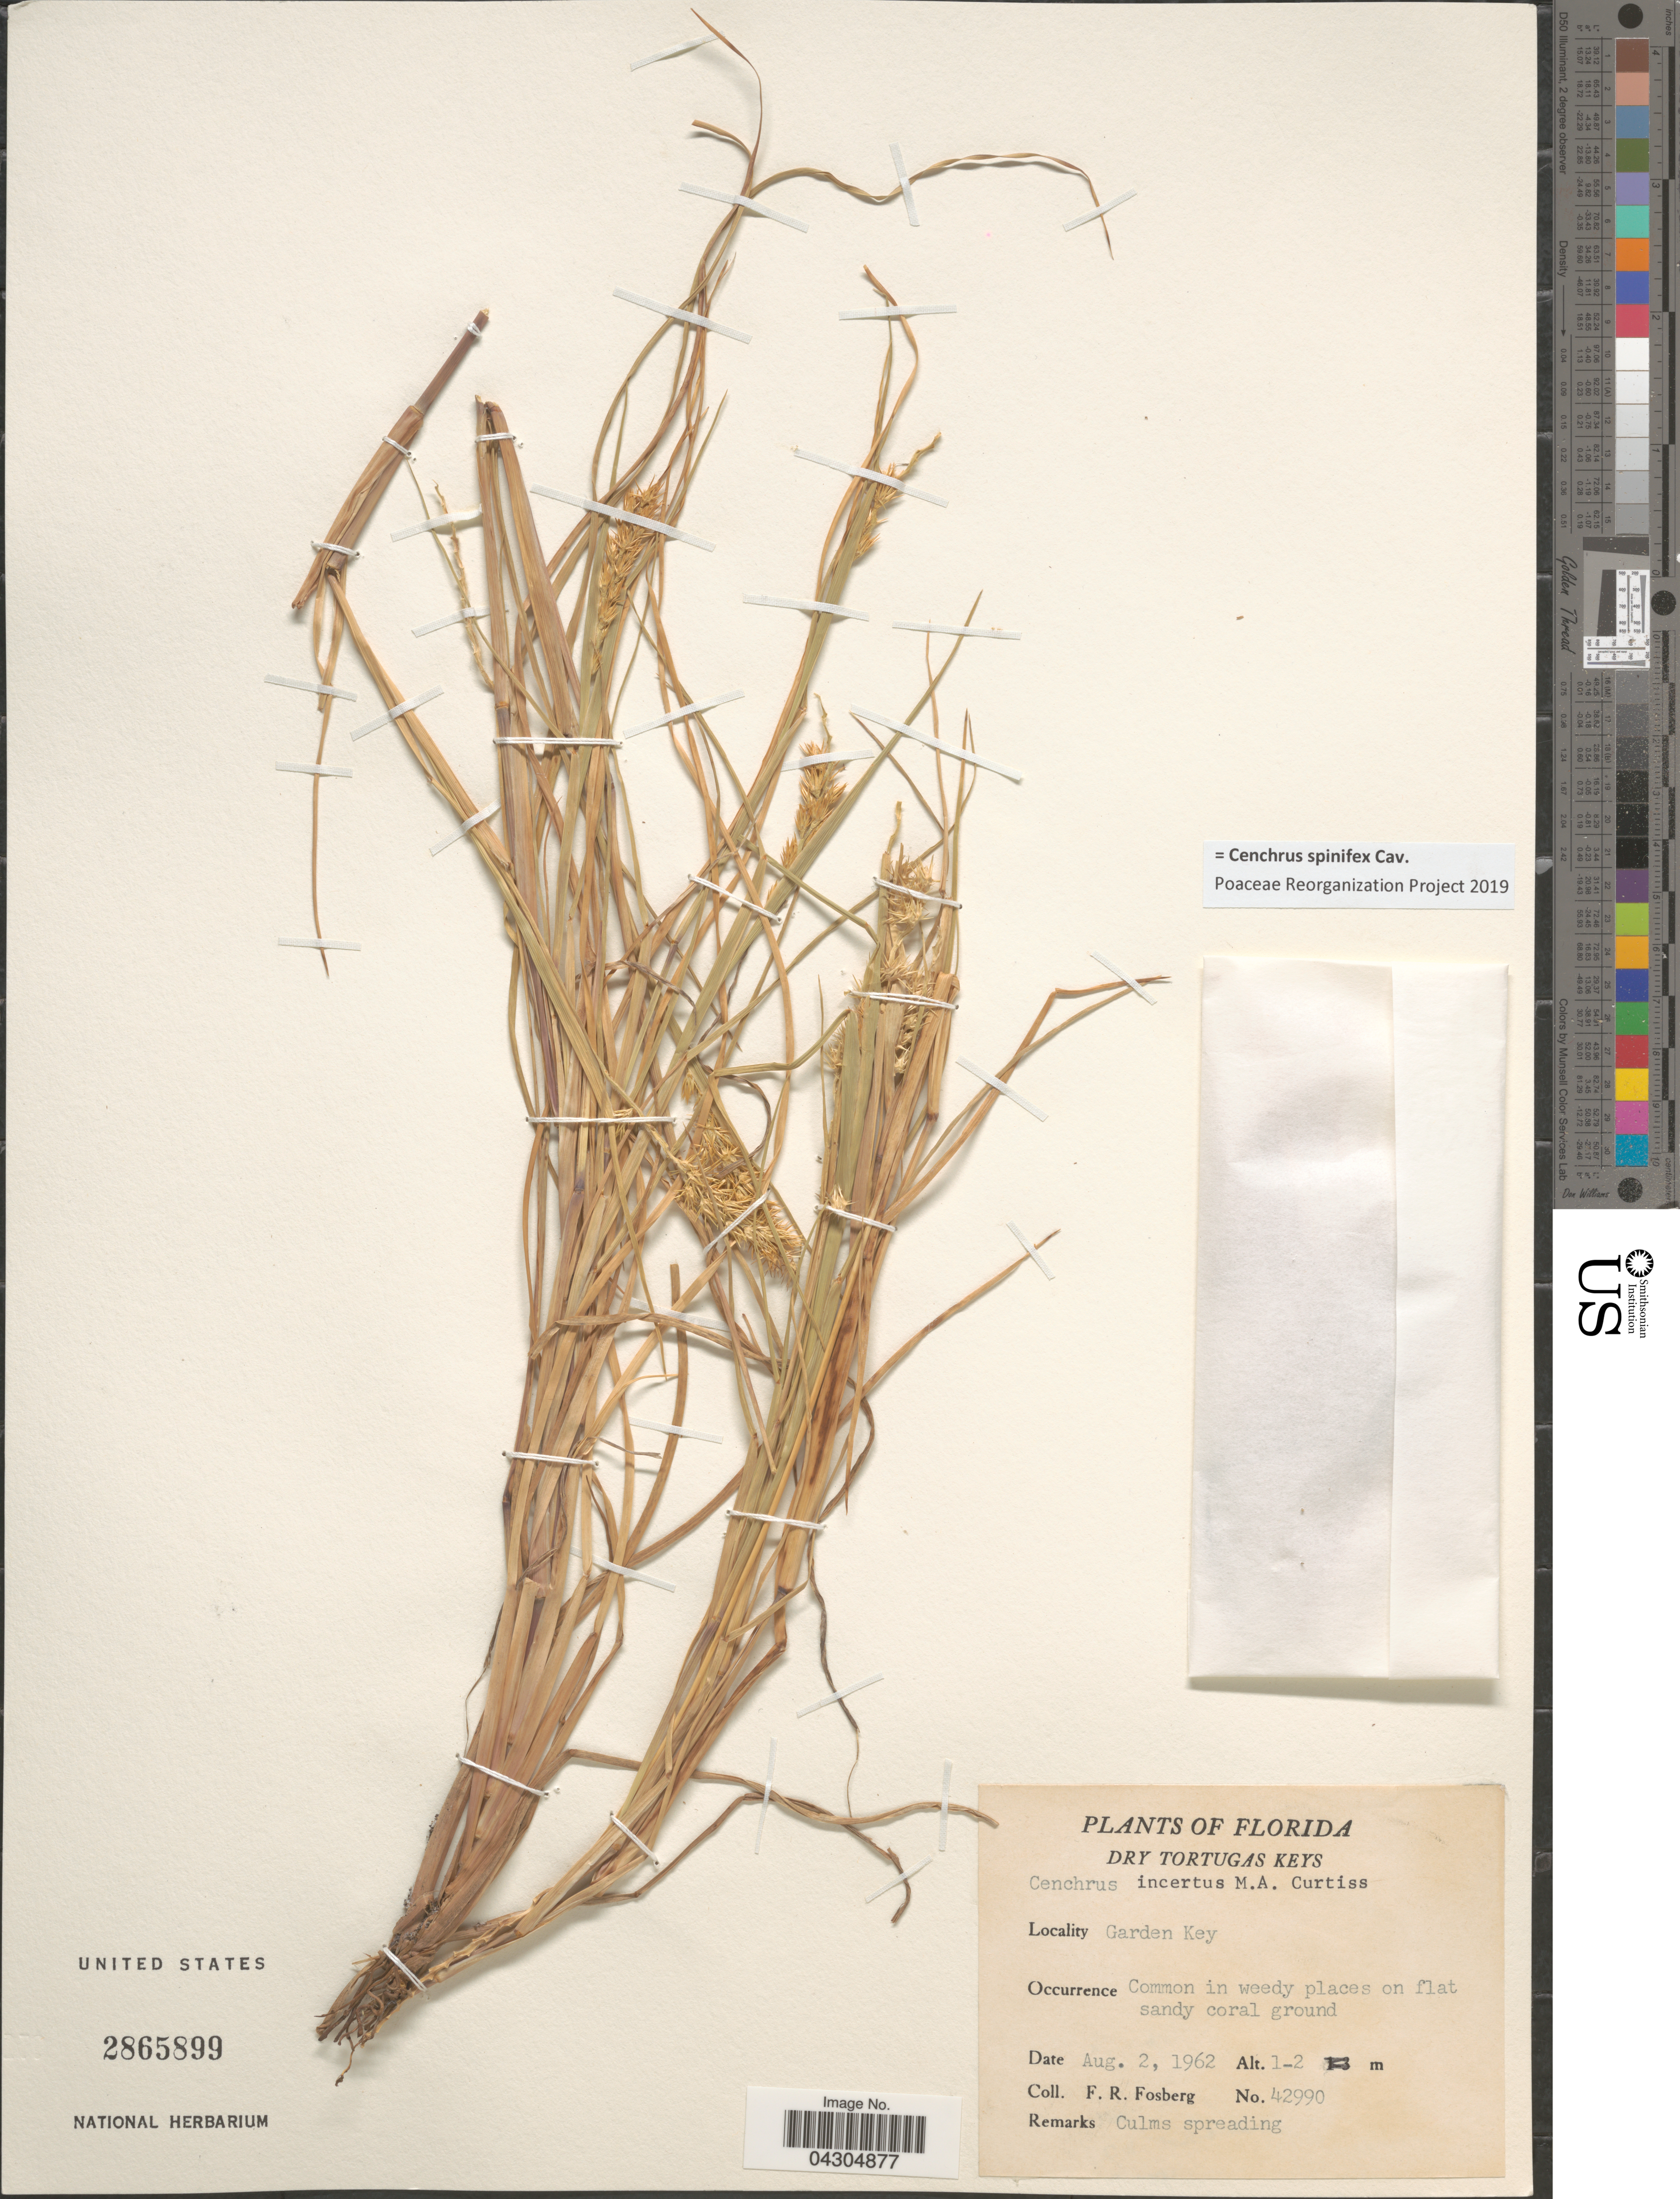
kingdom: Plantae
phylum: Tracheophyta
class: Liliopsida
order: Poales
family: Poaceae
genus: Cenchrus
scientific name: Cenchrus spinifex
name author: Cav.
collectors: F. R. Fosberg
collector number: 42990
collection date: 1962-08-02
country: United States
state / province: Florida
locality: Dry Tortugas Keys. Garden Key.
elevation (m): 1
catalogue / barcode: US 2865899